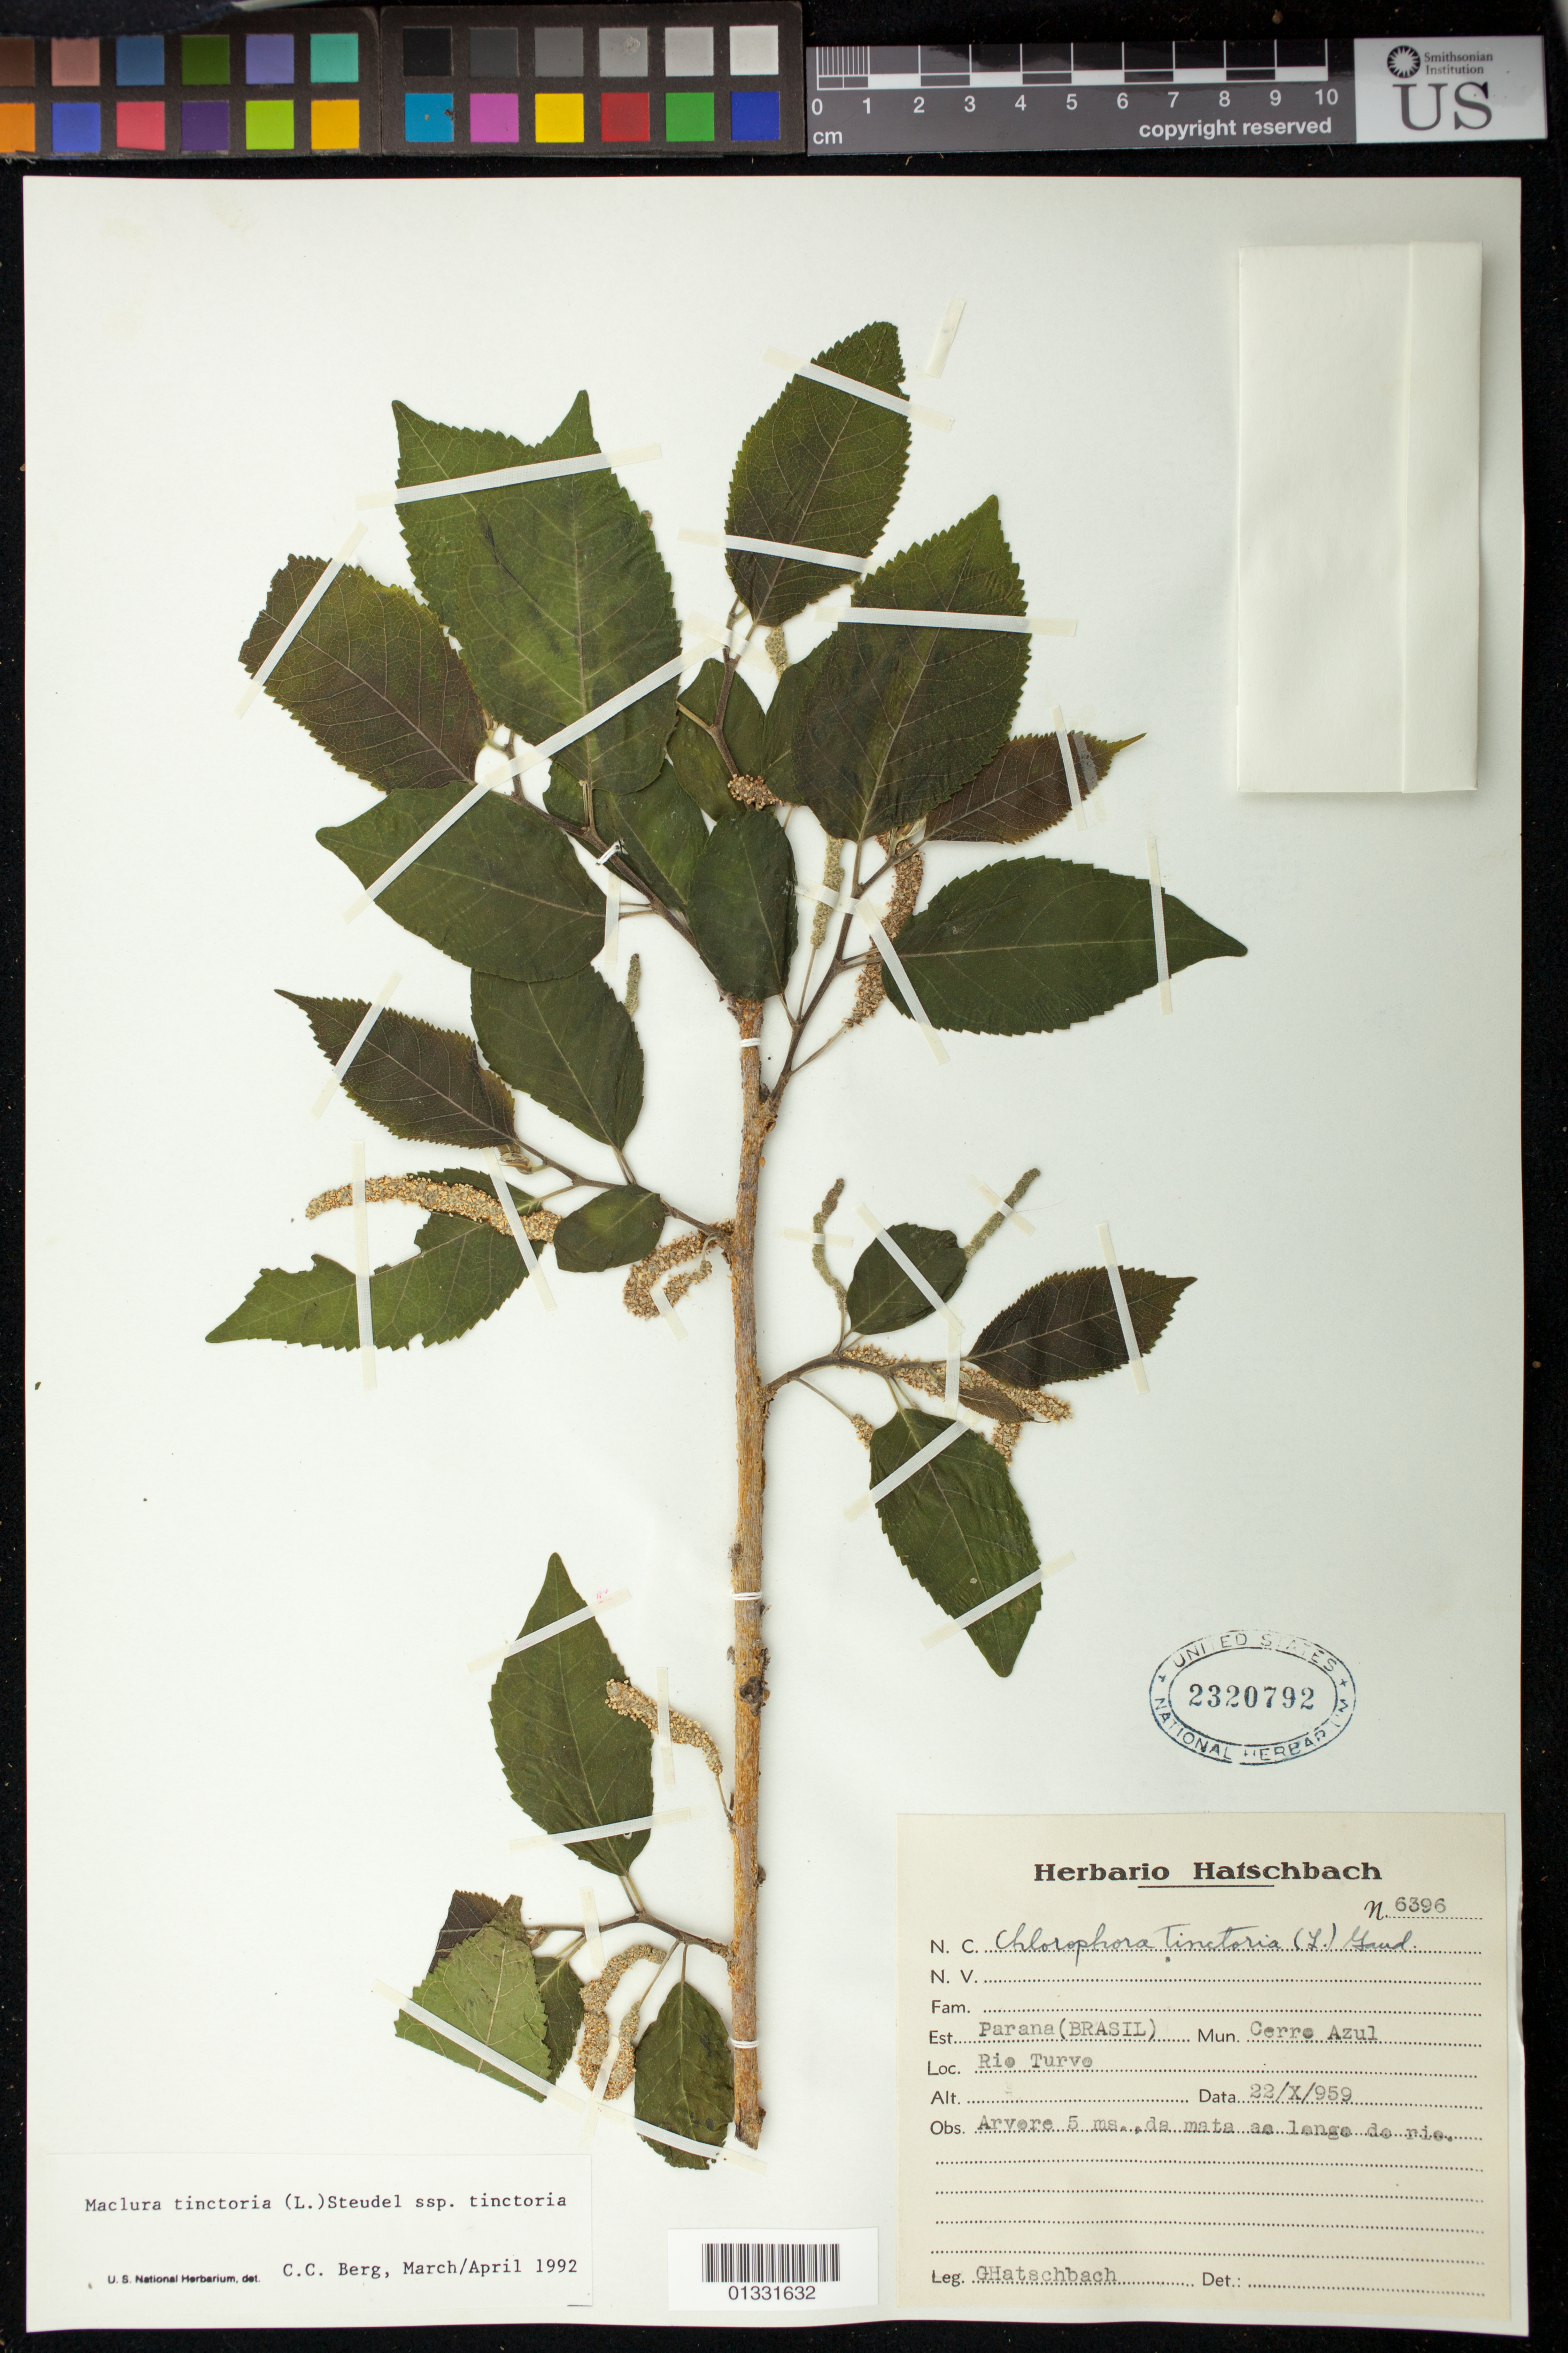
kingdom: Plantae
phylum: Tracheophyta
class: Magnoliopsida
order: Rosales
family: Moraceae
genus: Maclura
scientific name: Maclura tinctoria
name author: (L.) D. Don ex Steud.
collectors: G. Hatschbach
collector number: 6396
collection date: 1959-10-22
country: Brazil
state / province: Paraná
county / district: Cerro Azul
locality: Rio Turvo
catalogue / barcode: US 2320792